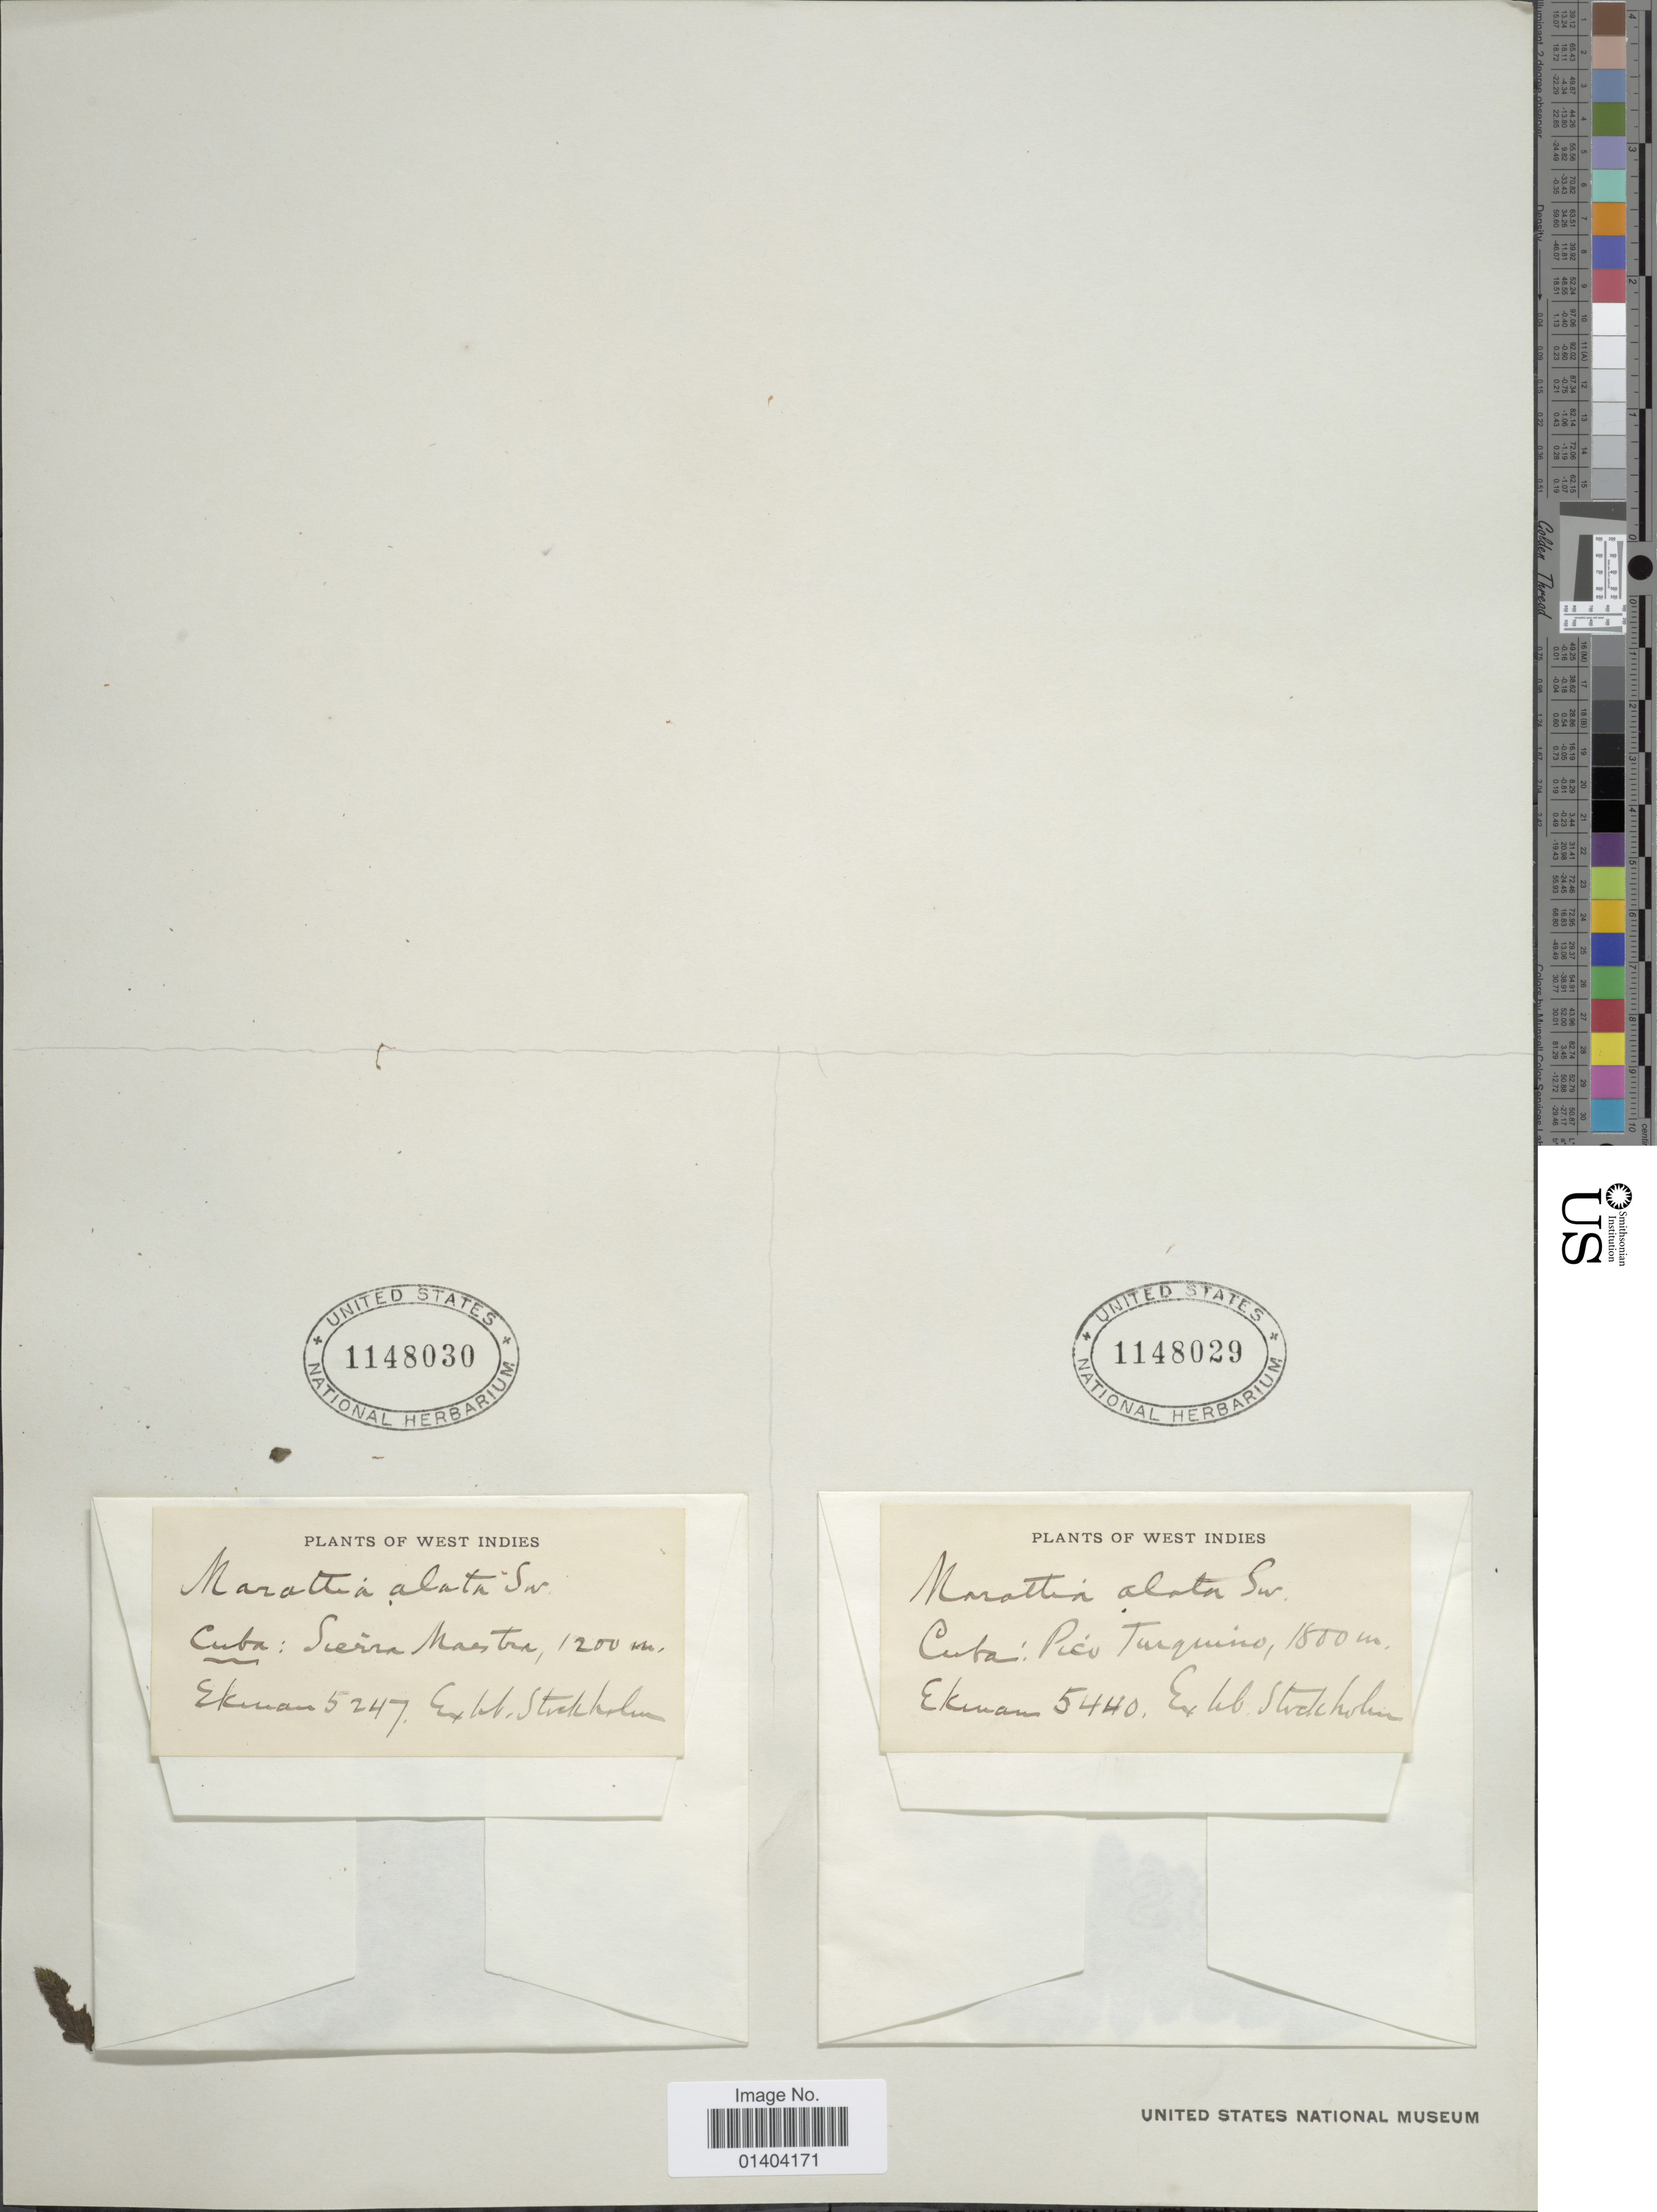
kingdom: Plantae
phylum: Tracheophyta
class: Polypodiopsida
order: Marattiales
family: Marattiaceae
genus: Marattia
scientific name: Marattia alata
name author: Sw.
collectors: -. Ekman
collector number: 5247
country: Cuba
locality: West Indies, Sierra Maestra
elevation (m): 1200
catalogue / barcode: US 1148030